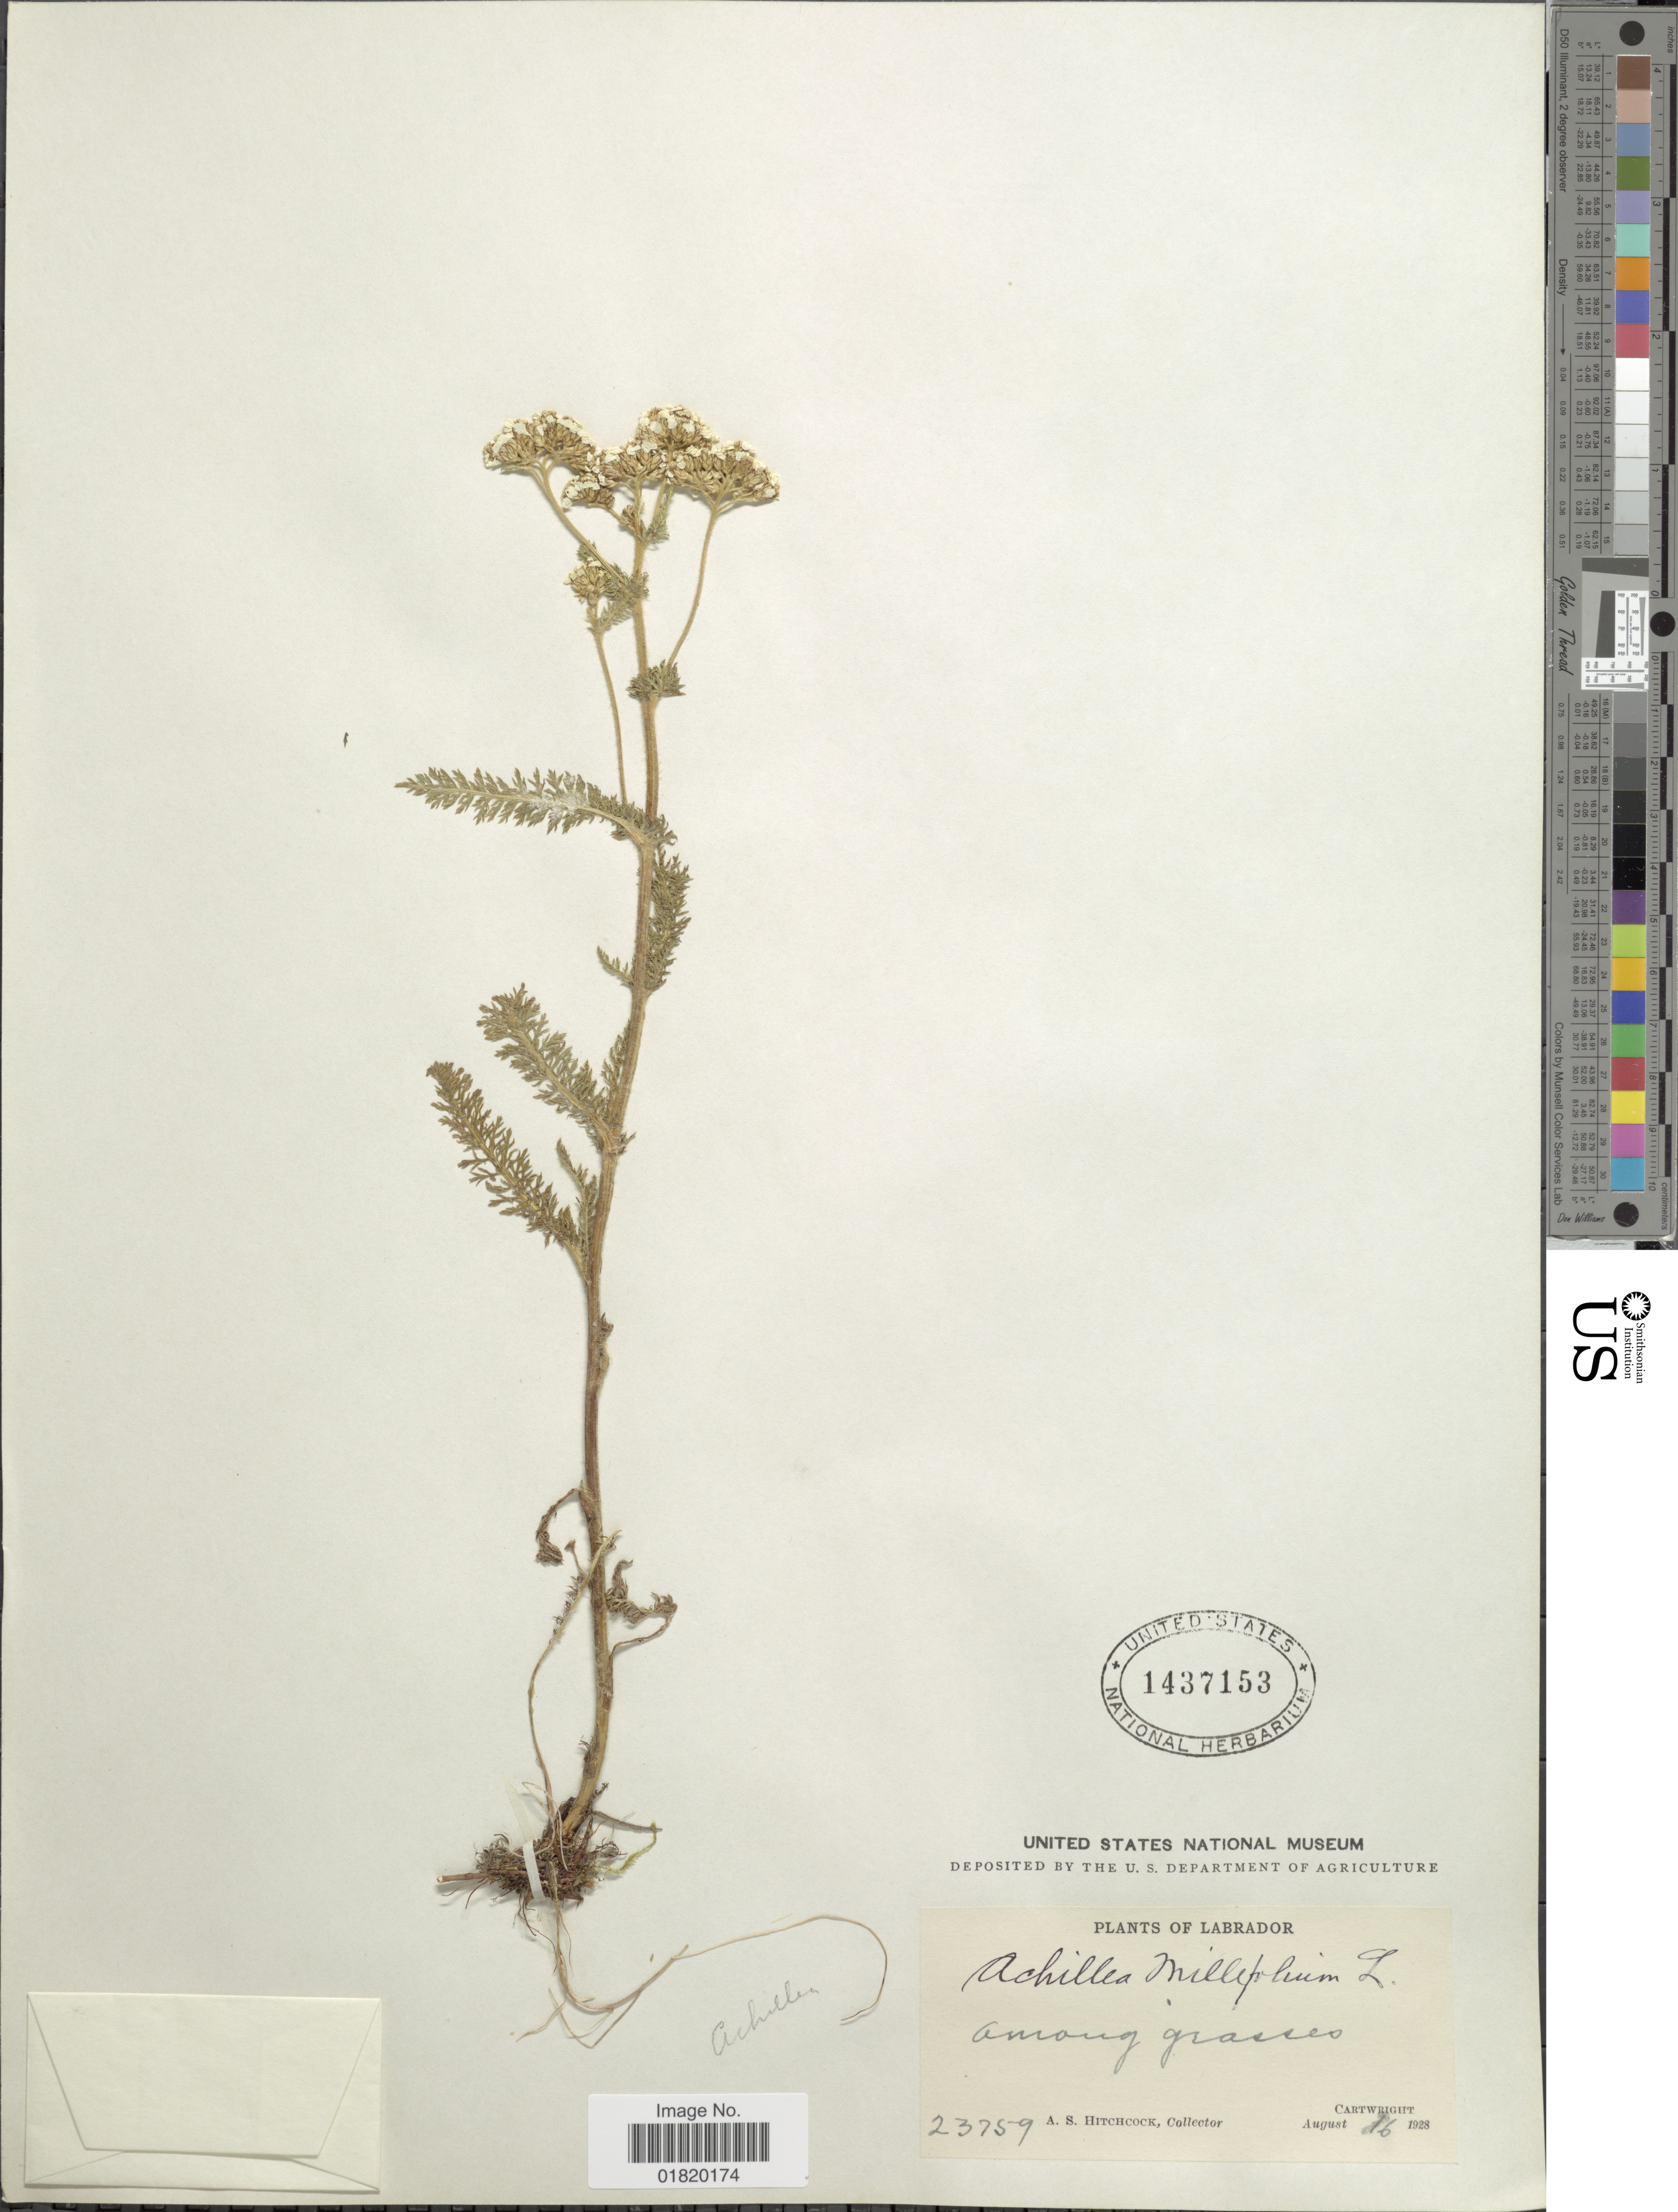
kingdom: Plantae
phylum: Tracheophyta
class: Magnoliopsida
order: Asterales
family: Asteraceae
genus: Achillea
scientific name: Achillea millefolium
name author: L.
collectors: A. S. Hitchcock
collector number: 23759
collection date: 1928-08-16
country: Canada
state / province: Newfoundland and Labrador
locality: Labrador. Cartwright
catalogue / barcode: US 1437153